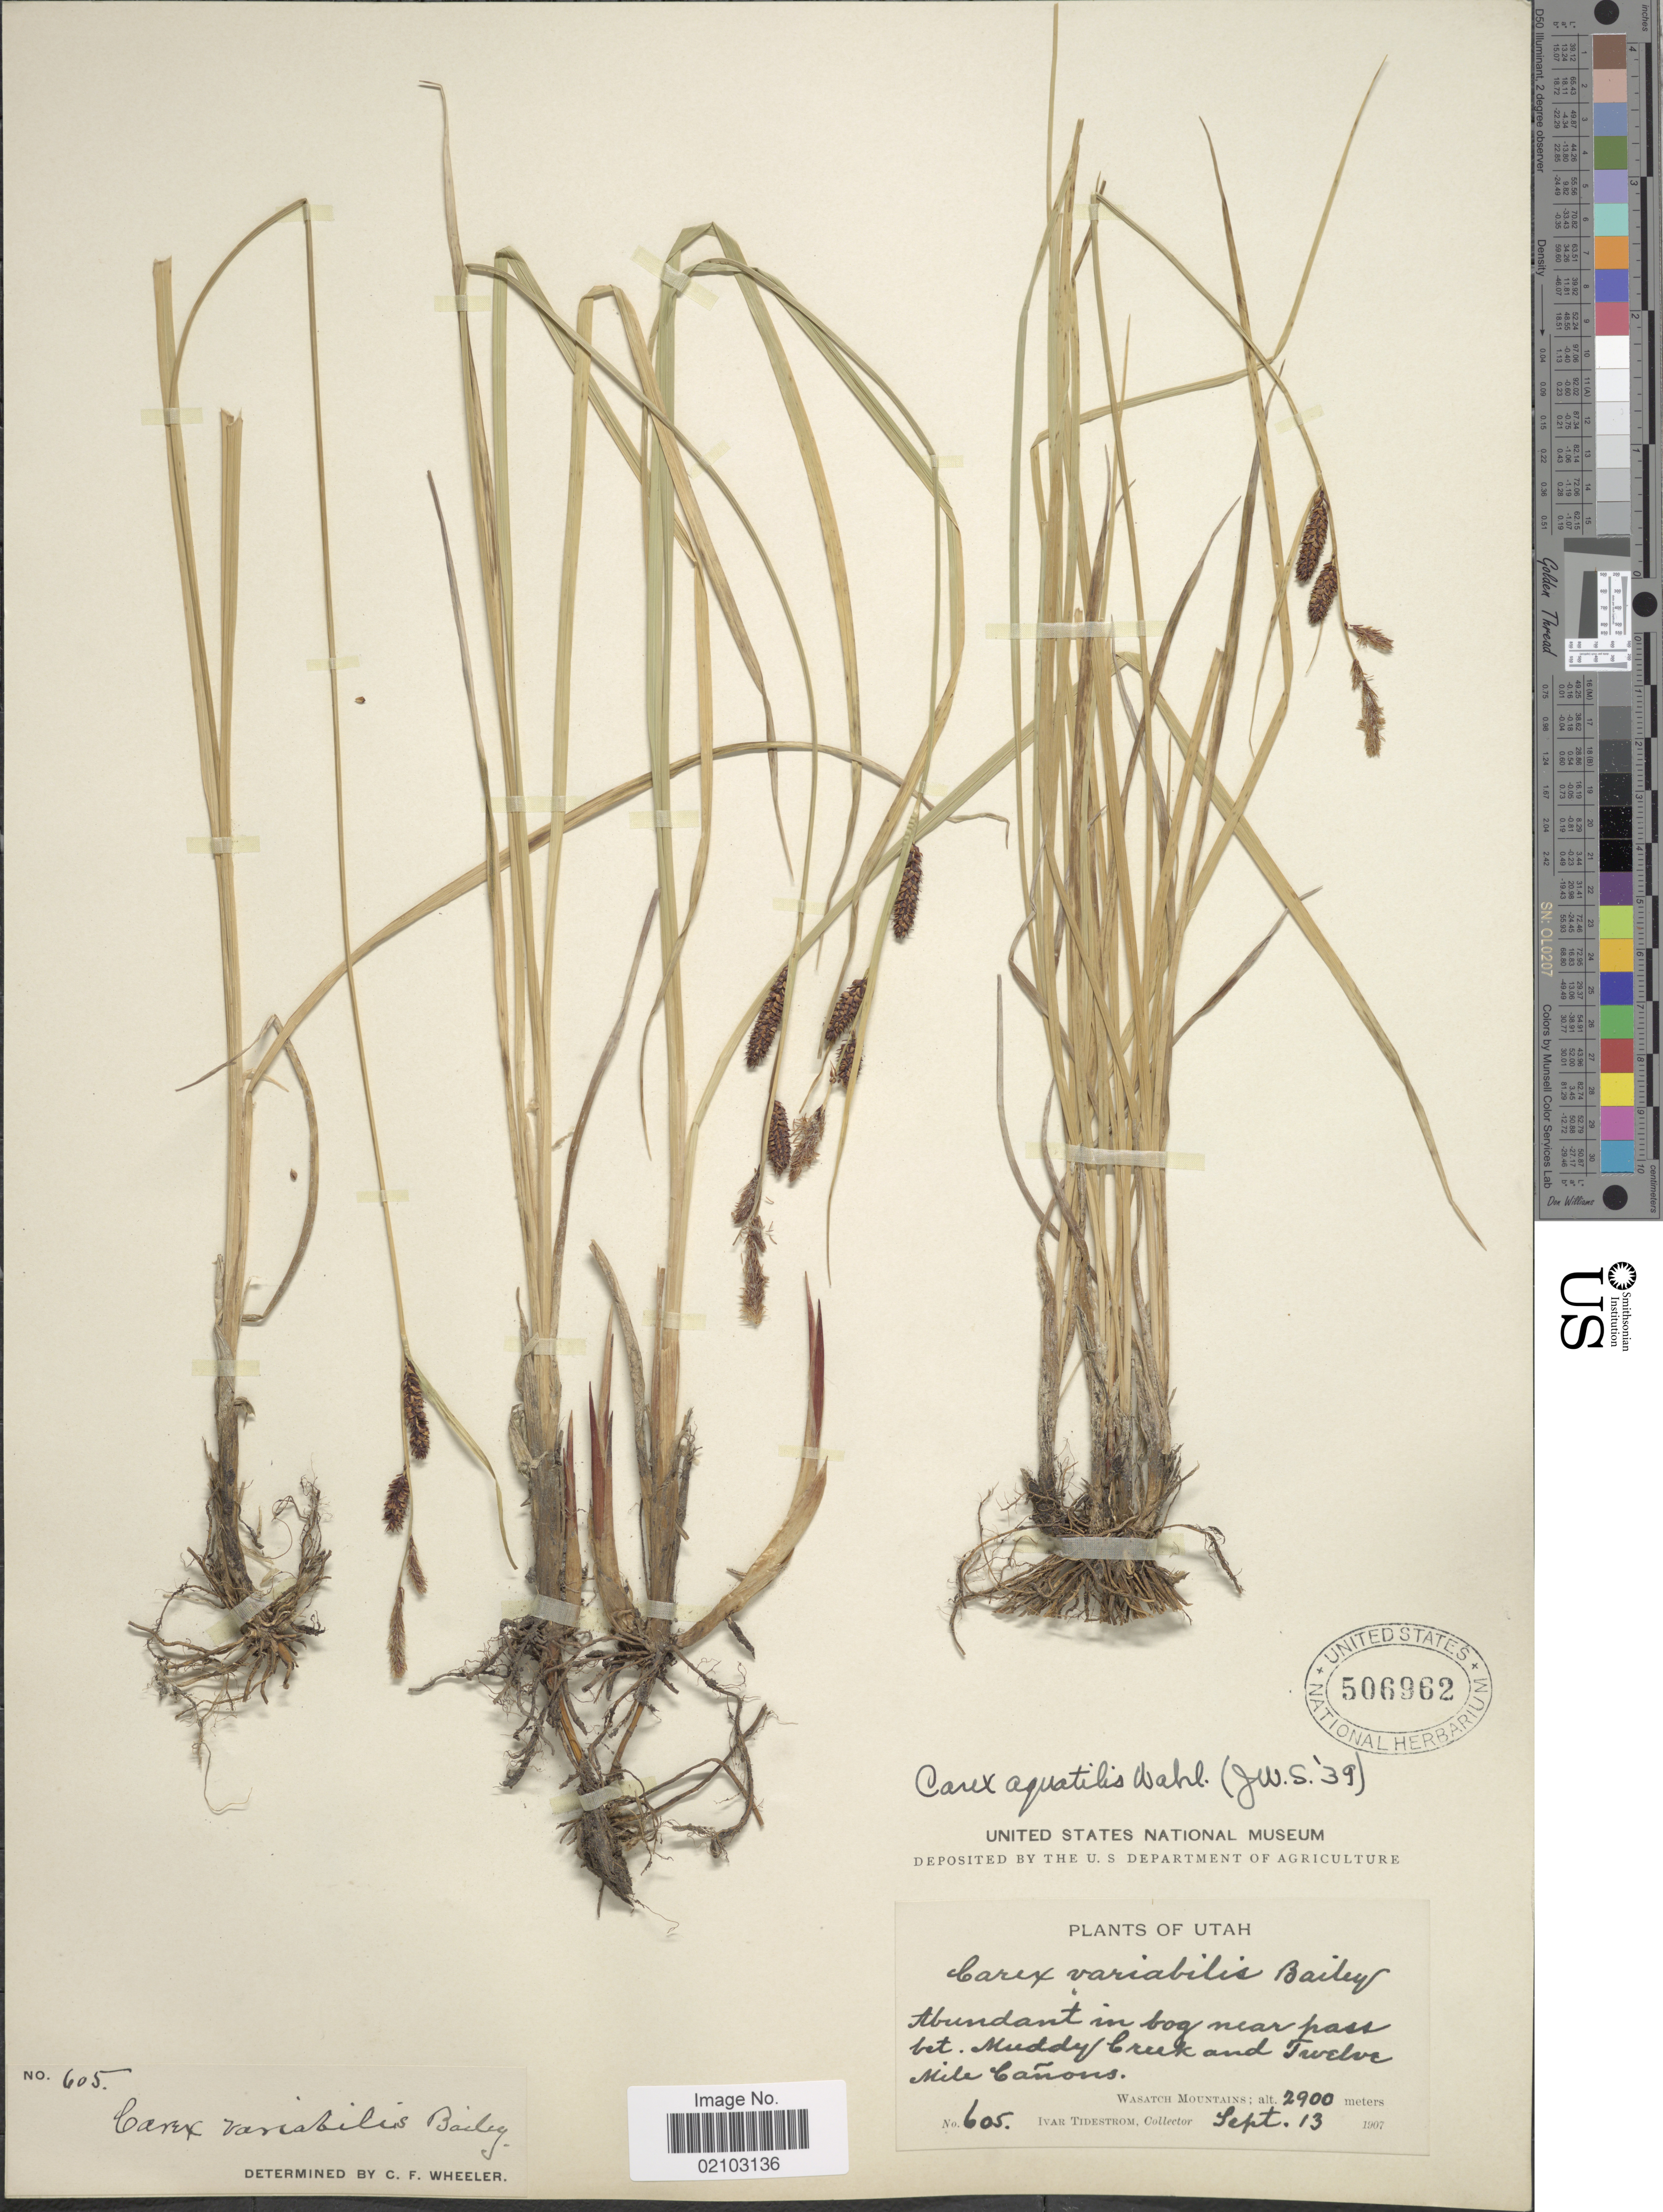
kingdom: Plantae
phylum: Tracheophyta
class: Liliopsida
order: Poales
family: Cyperaceae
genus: Carex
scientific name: Carex aquatilis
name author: Wahlenb.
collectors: I. F. Tidestrom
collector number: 605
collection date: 1907-09-13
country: United States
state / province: Utah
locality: Abundant in bog near pass bet. Muddy Creek and Twelve Mile Canons, Wasatch Mountains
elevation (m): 2900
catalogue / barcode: US 506962